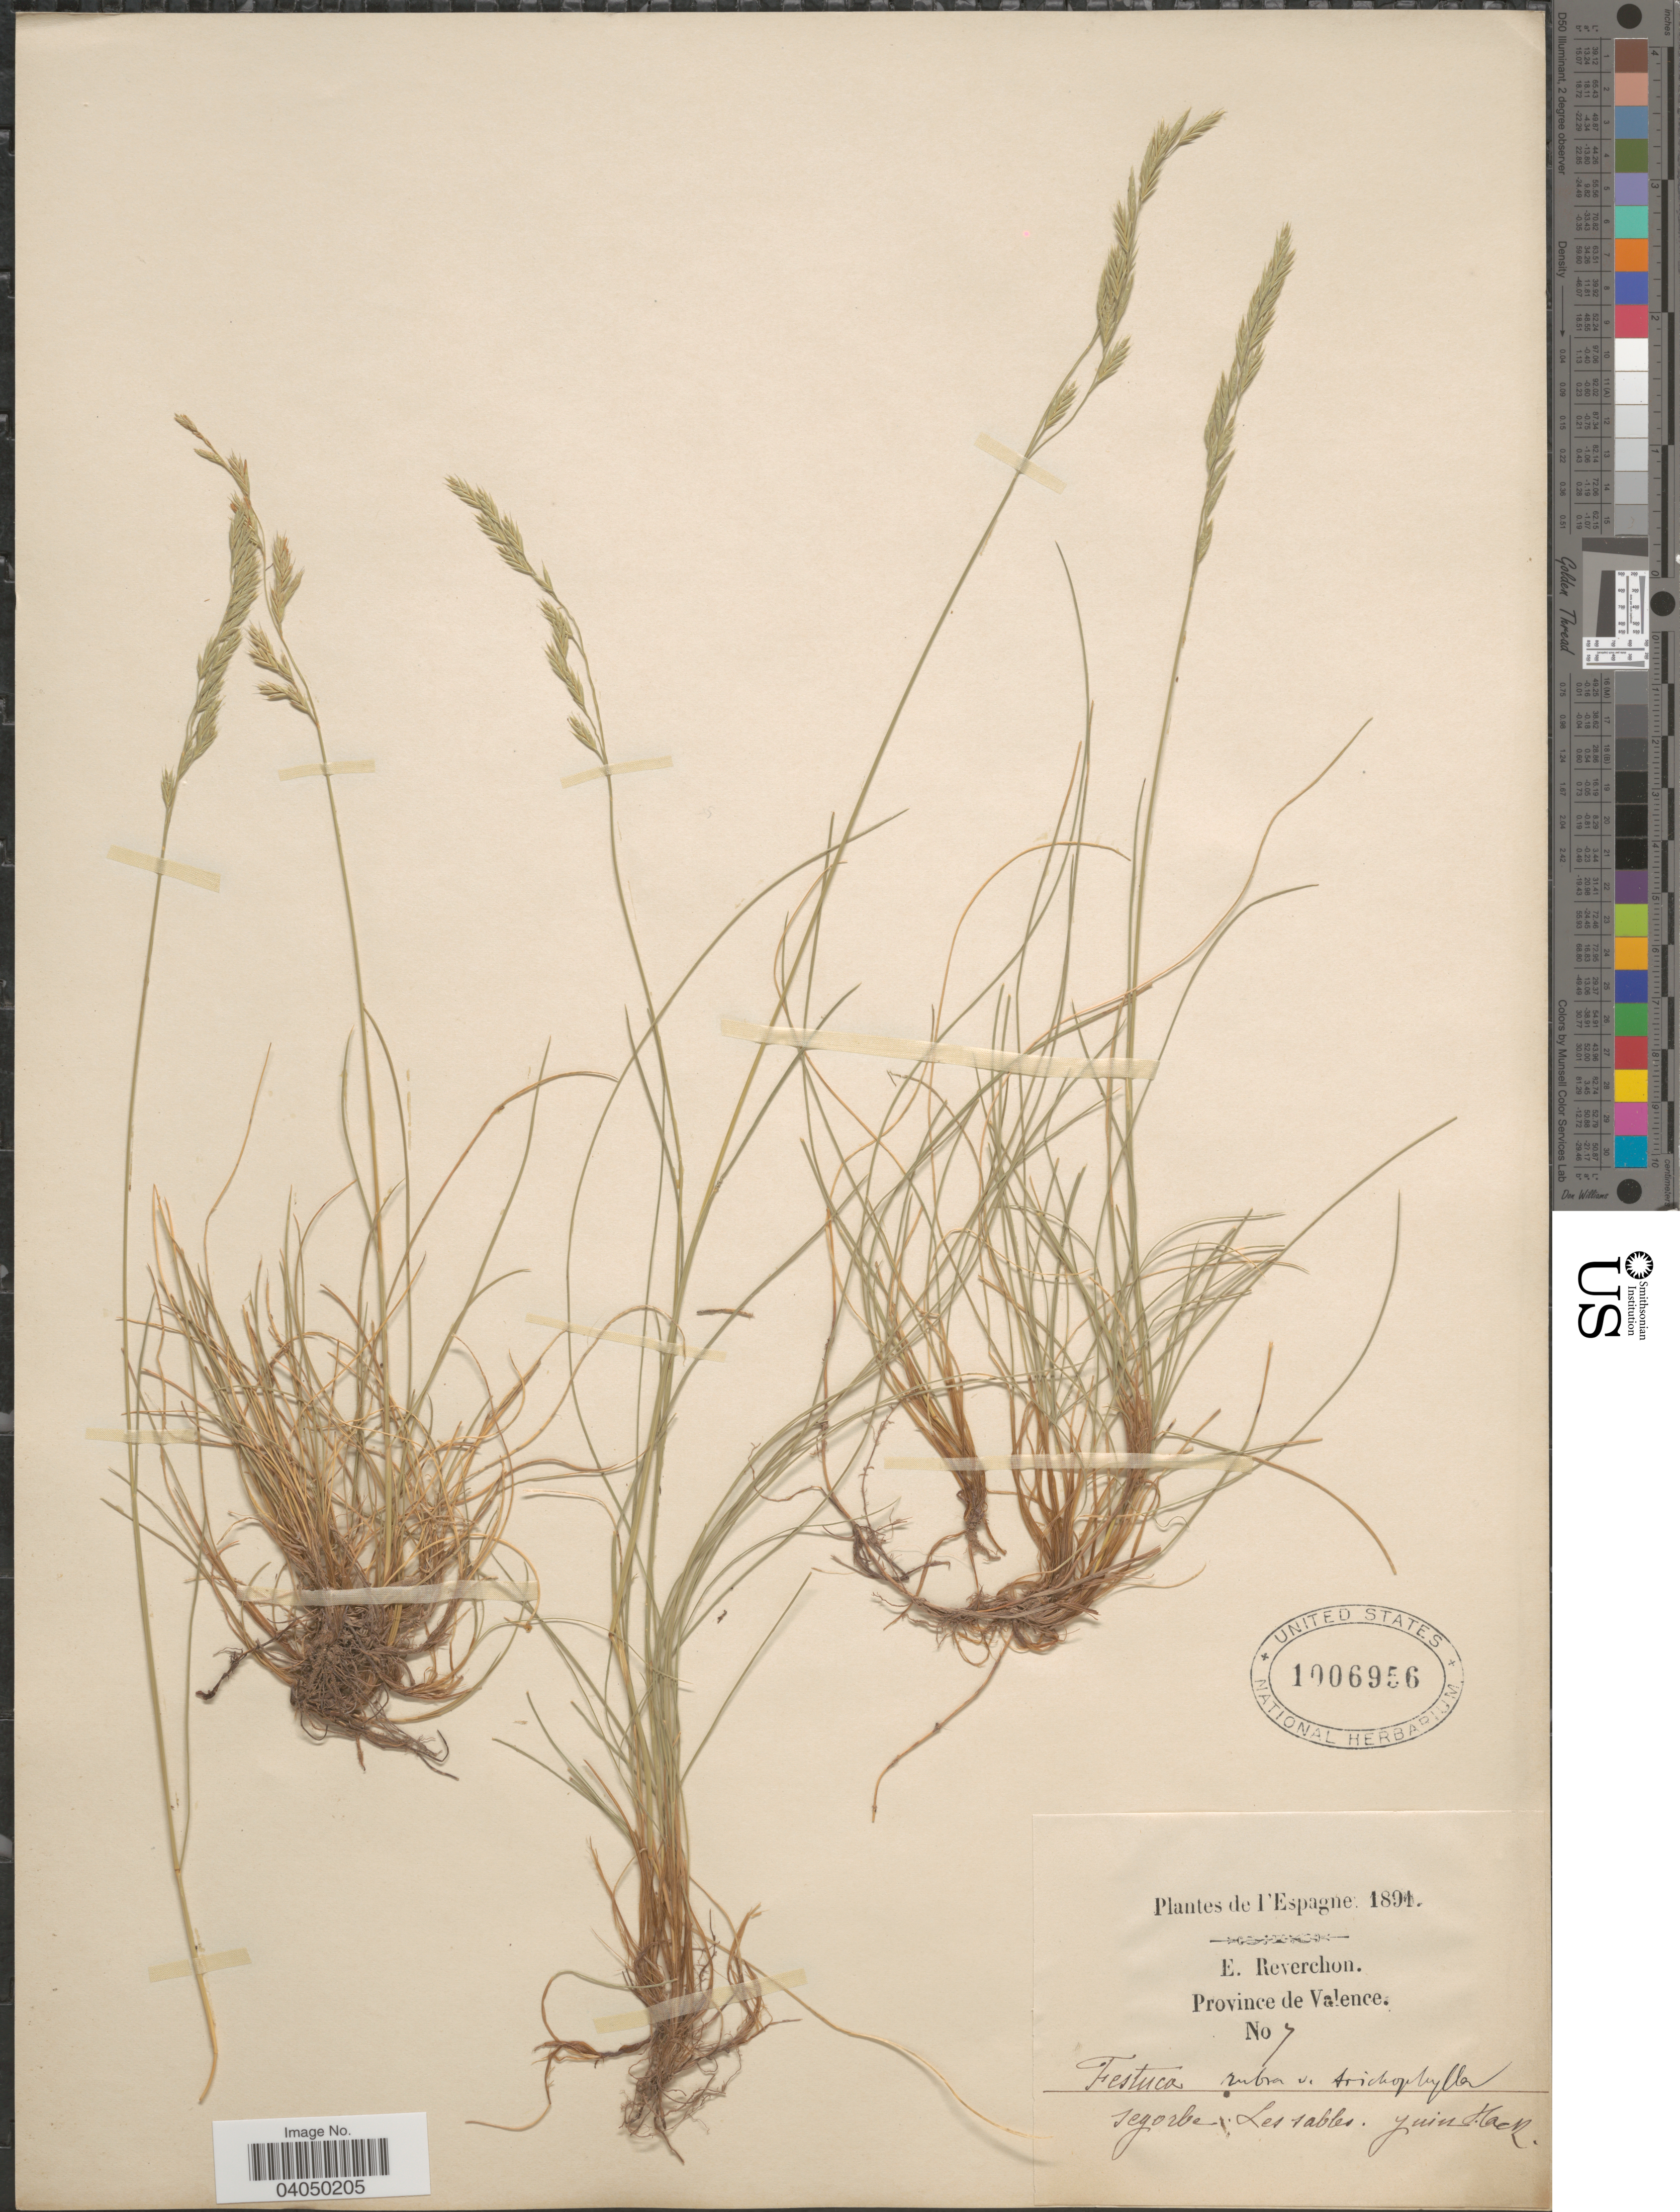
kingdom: Plantae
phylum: Tracheophyta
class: Liliopsida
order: Poales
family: Poaceae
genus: Festuca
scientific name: Festuca trichophylla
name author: (Ducros) K. Richt.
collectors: E. Reverchon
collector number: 7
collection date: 1891-06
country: Spain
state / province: Valenciana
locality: L'Espagne. Province de Valence. Segorbe. Les sables.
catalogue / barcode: US 1006956